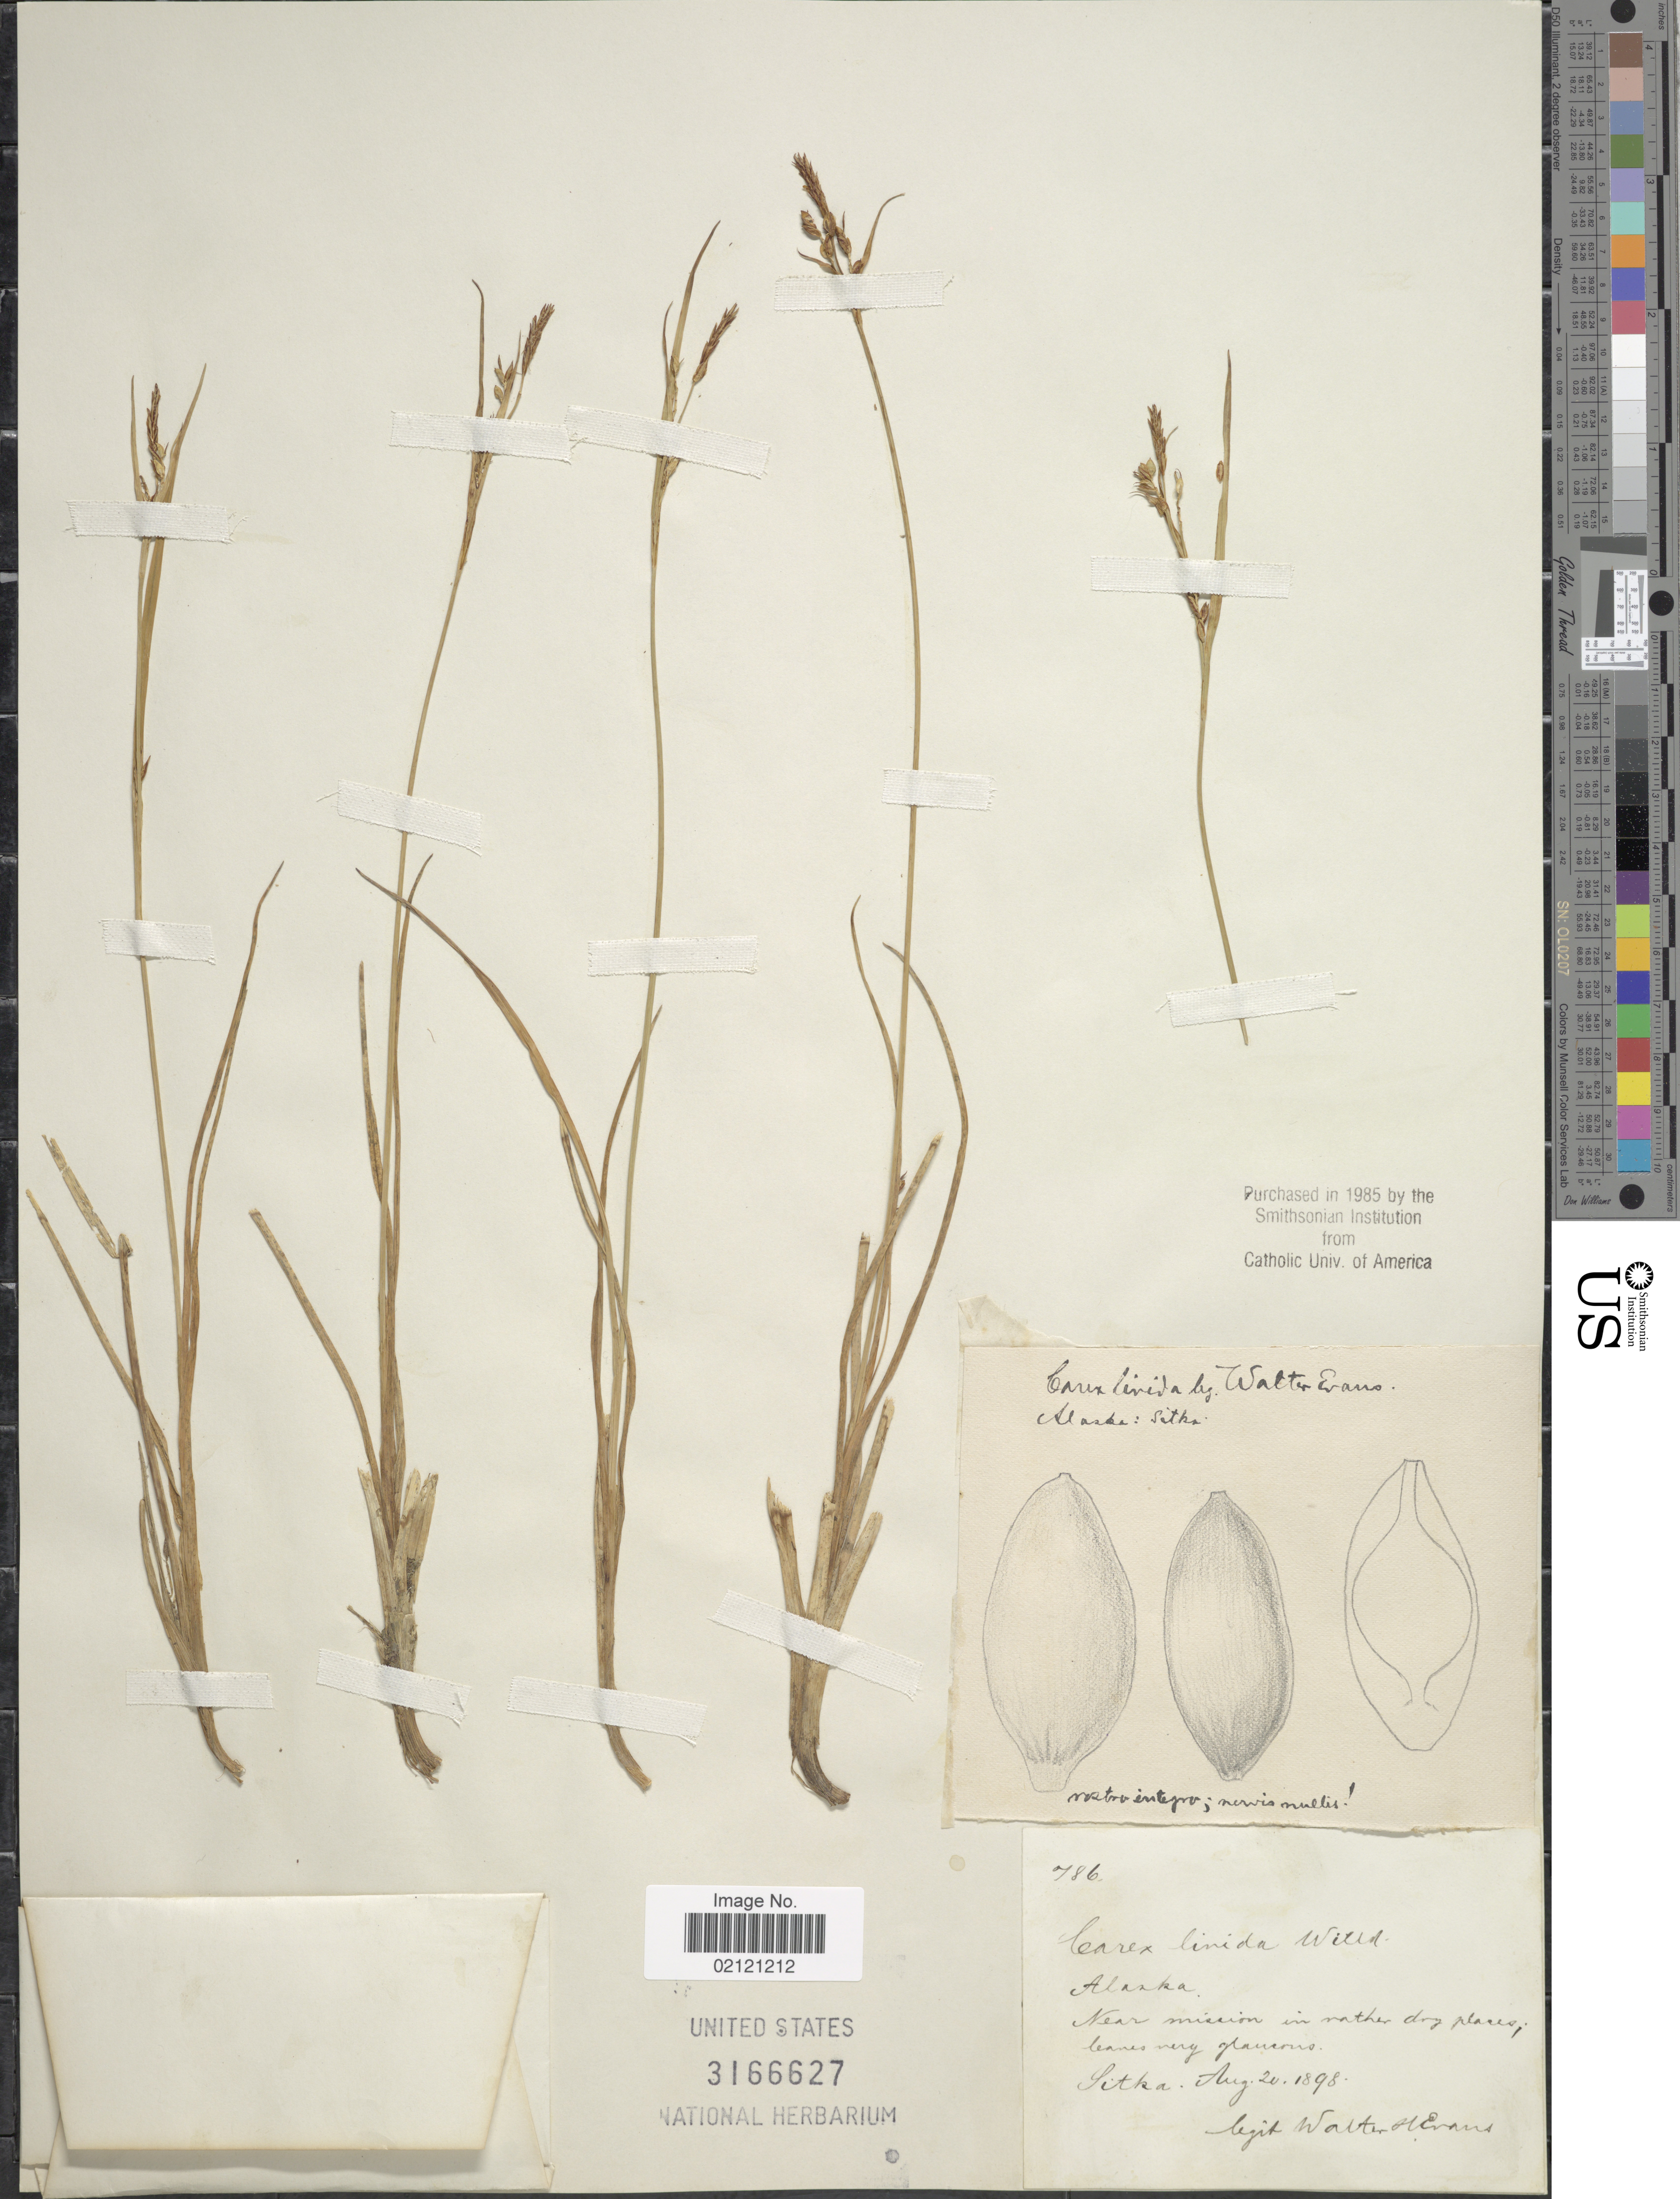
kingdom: Plantae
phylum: Tracheophyta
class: Liliopsida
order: Poales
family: Cyperaceae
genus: Carex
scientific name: Carex livida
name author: (Wahlenb.) Willd.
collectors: W. H. Evans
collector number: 786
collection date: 1898-08-20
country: United States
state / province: Alaska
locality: Sitka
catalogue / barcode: US 3166627